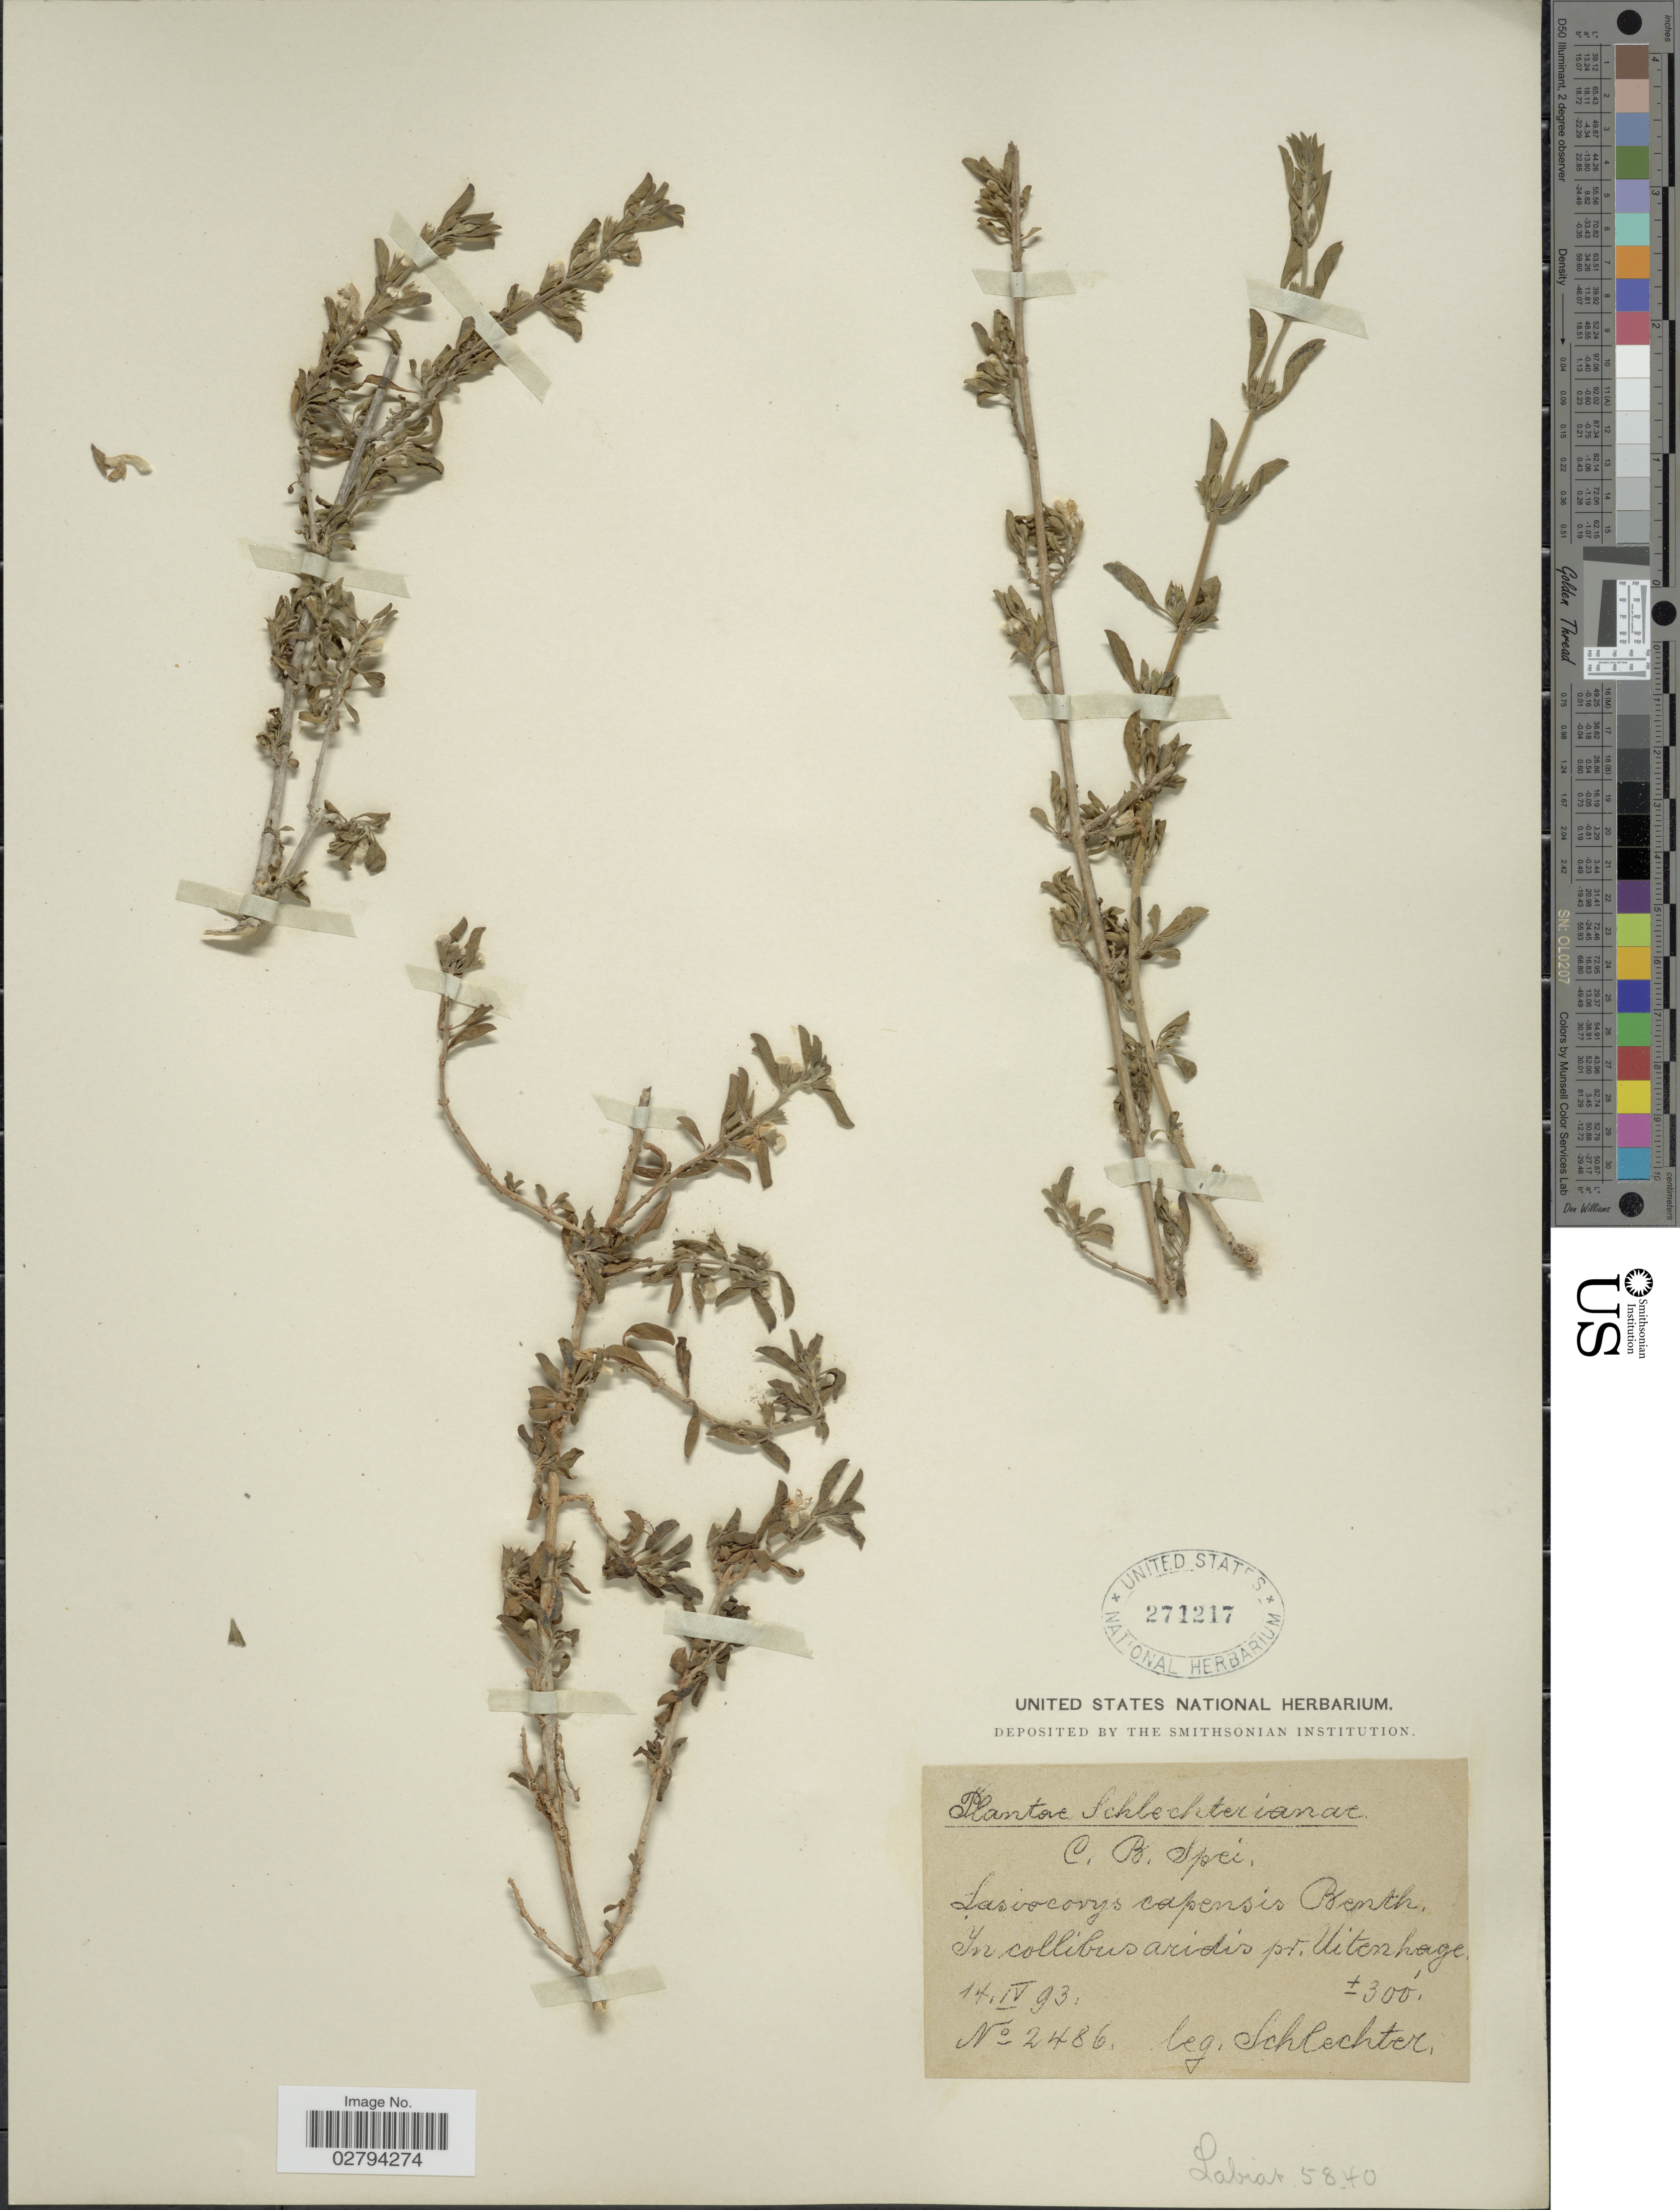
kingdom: Plantae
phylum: Tracheophyta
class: Magnoliopsida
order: Lamiales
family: Lamiaceae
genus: Leucas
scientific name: Leucas capensis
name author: (Benth.) Engl.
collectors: Schlechter, --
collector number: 2486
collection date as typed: Transcribed d/m/y: 14/4/93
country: South Africa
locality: In collibus aridis pr. Uitenhage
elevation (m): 91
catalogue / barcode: US 271217